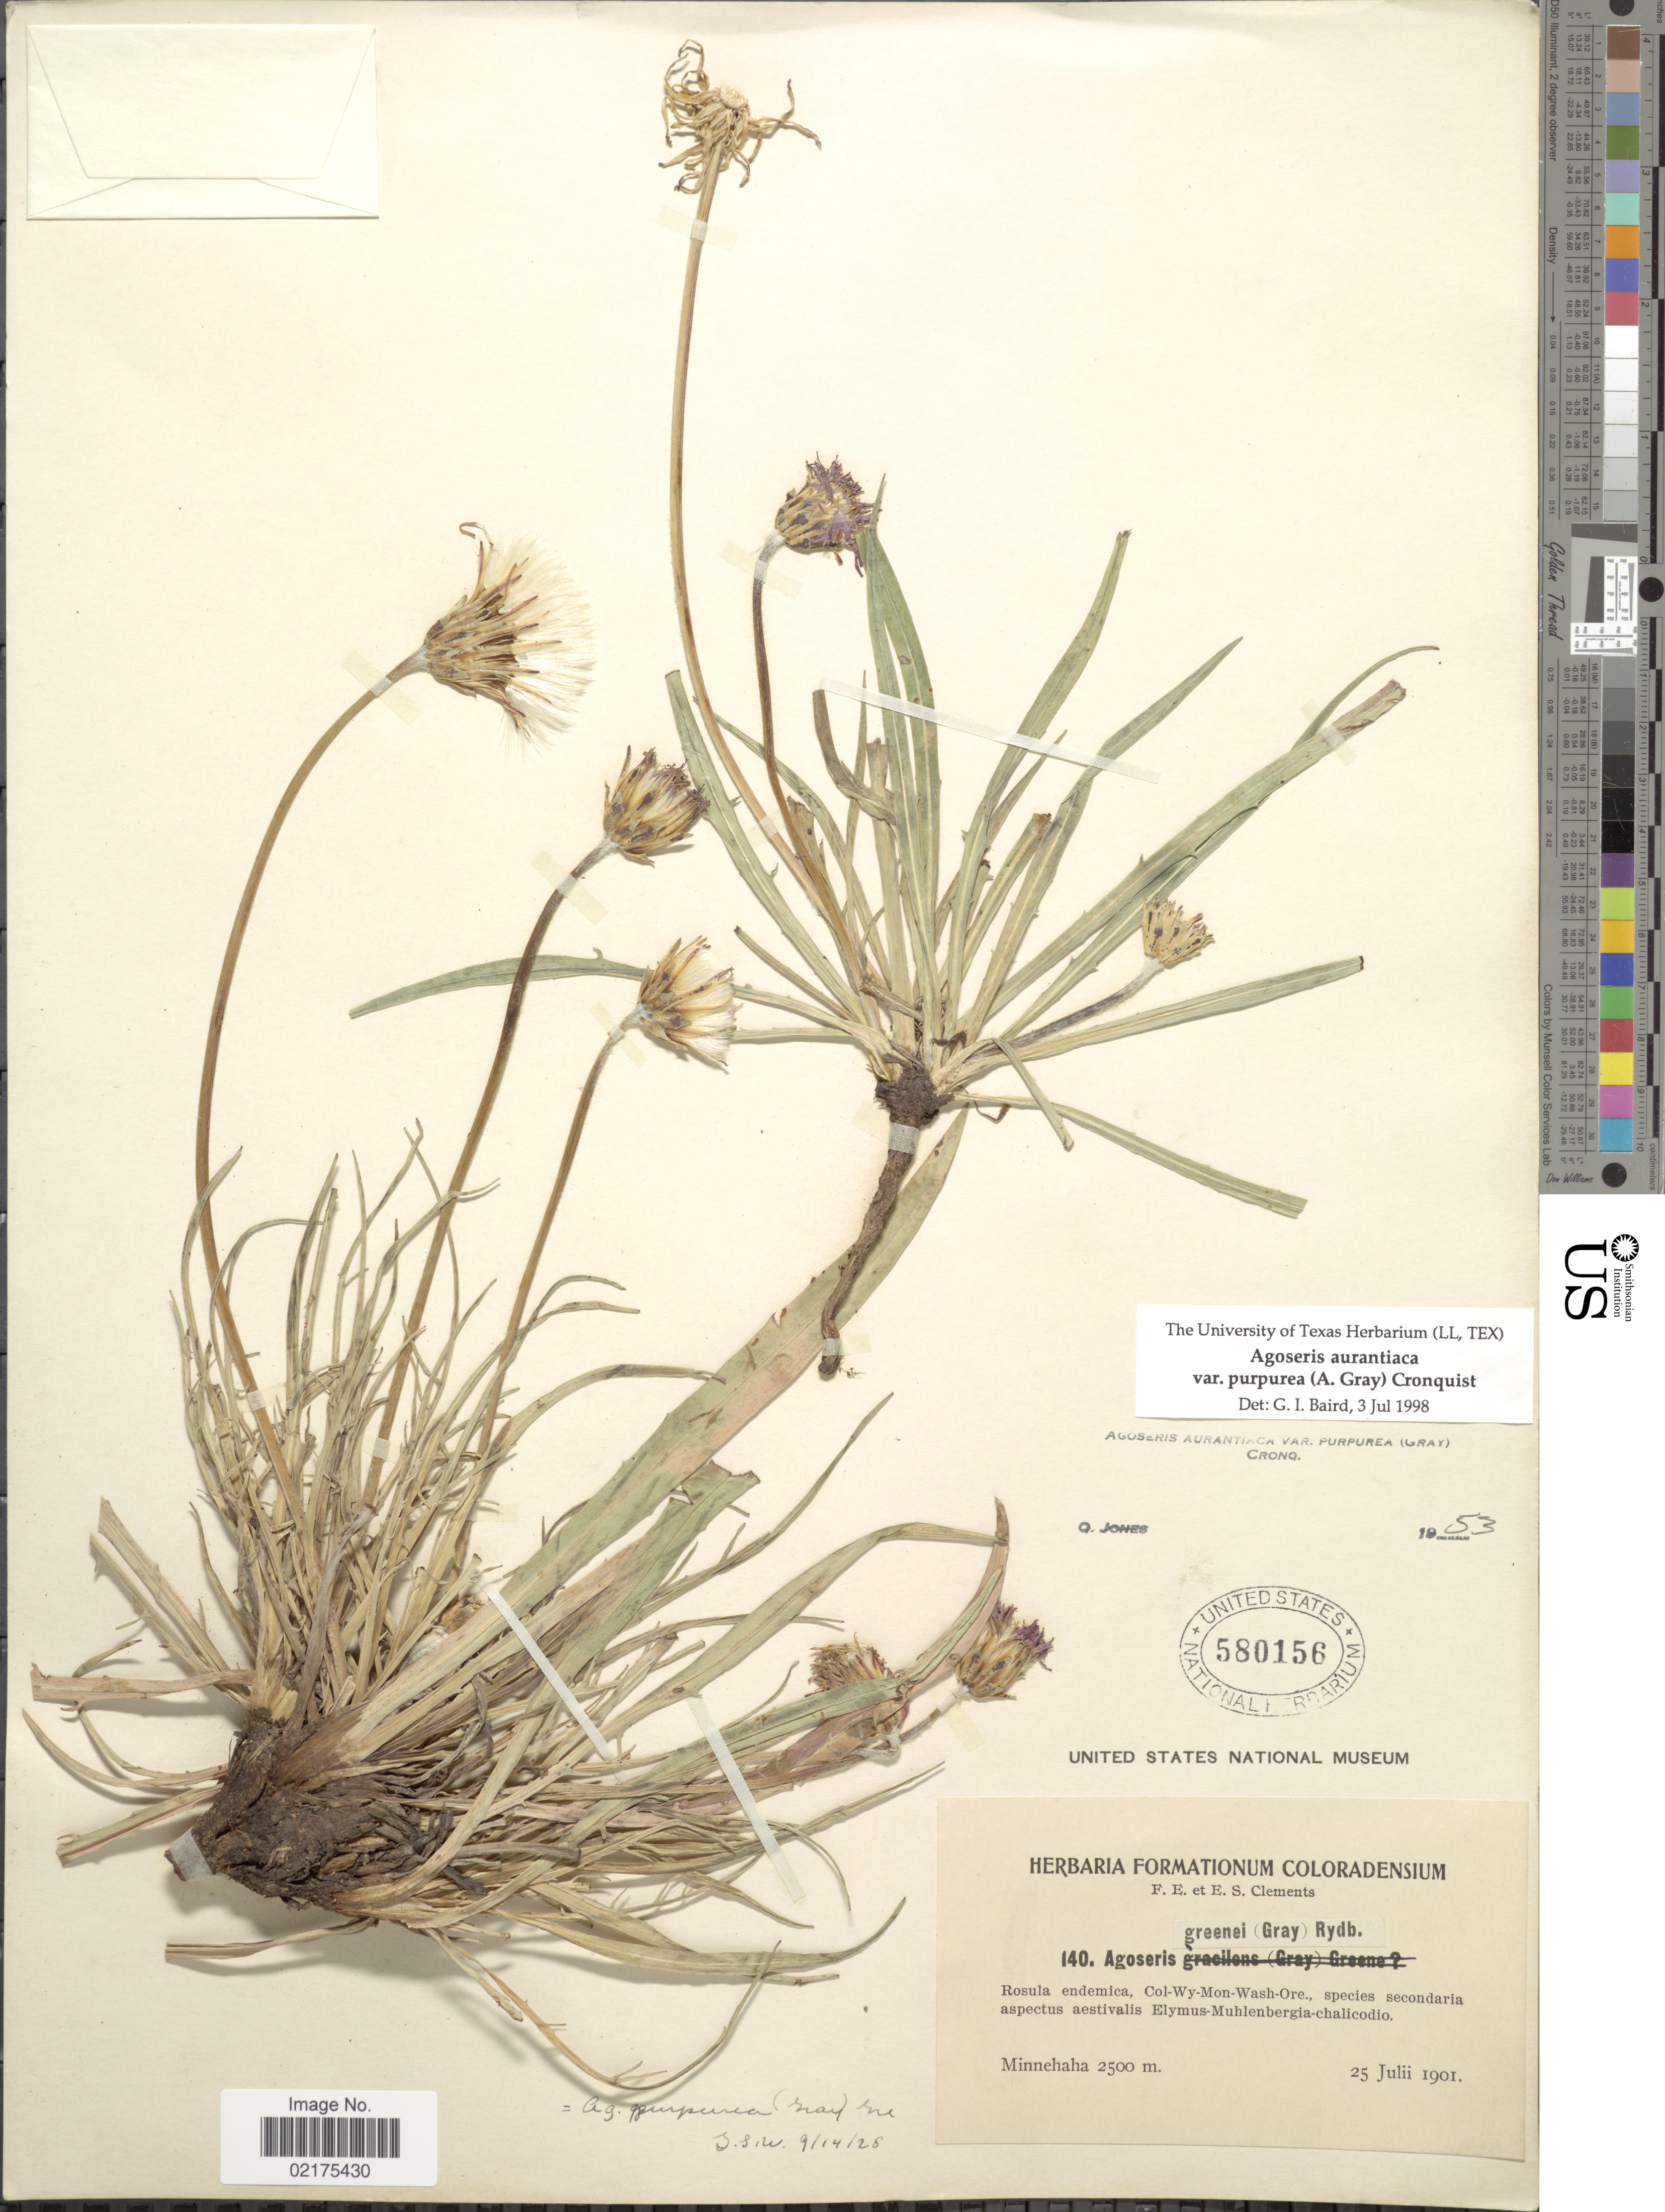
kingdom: Plantae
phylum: Tracheophyta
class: Magnoliopsida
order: Asterales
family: Asteraceae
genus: Agoseris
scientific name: Agoseris aurantiaca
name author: (Hook.) Greene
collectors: F. E. Clements & E. S. Clements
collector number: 140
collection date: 1901-07-25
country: United States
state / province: Colorado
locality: Minnehaha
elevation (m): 2500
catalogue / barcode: US 580156